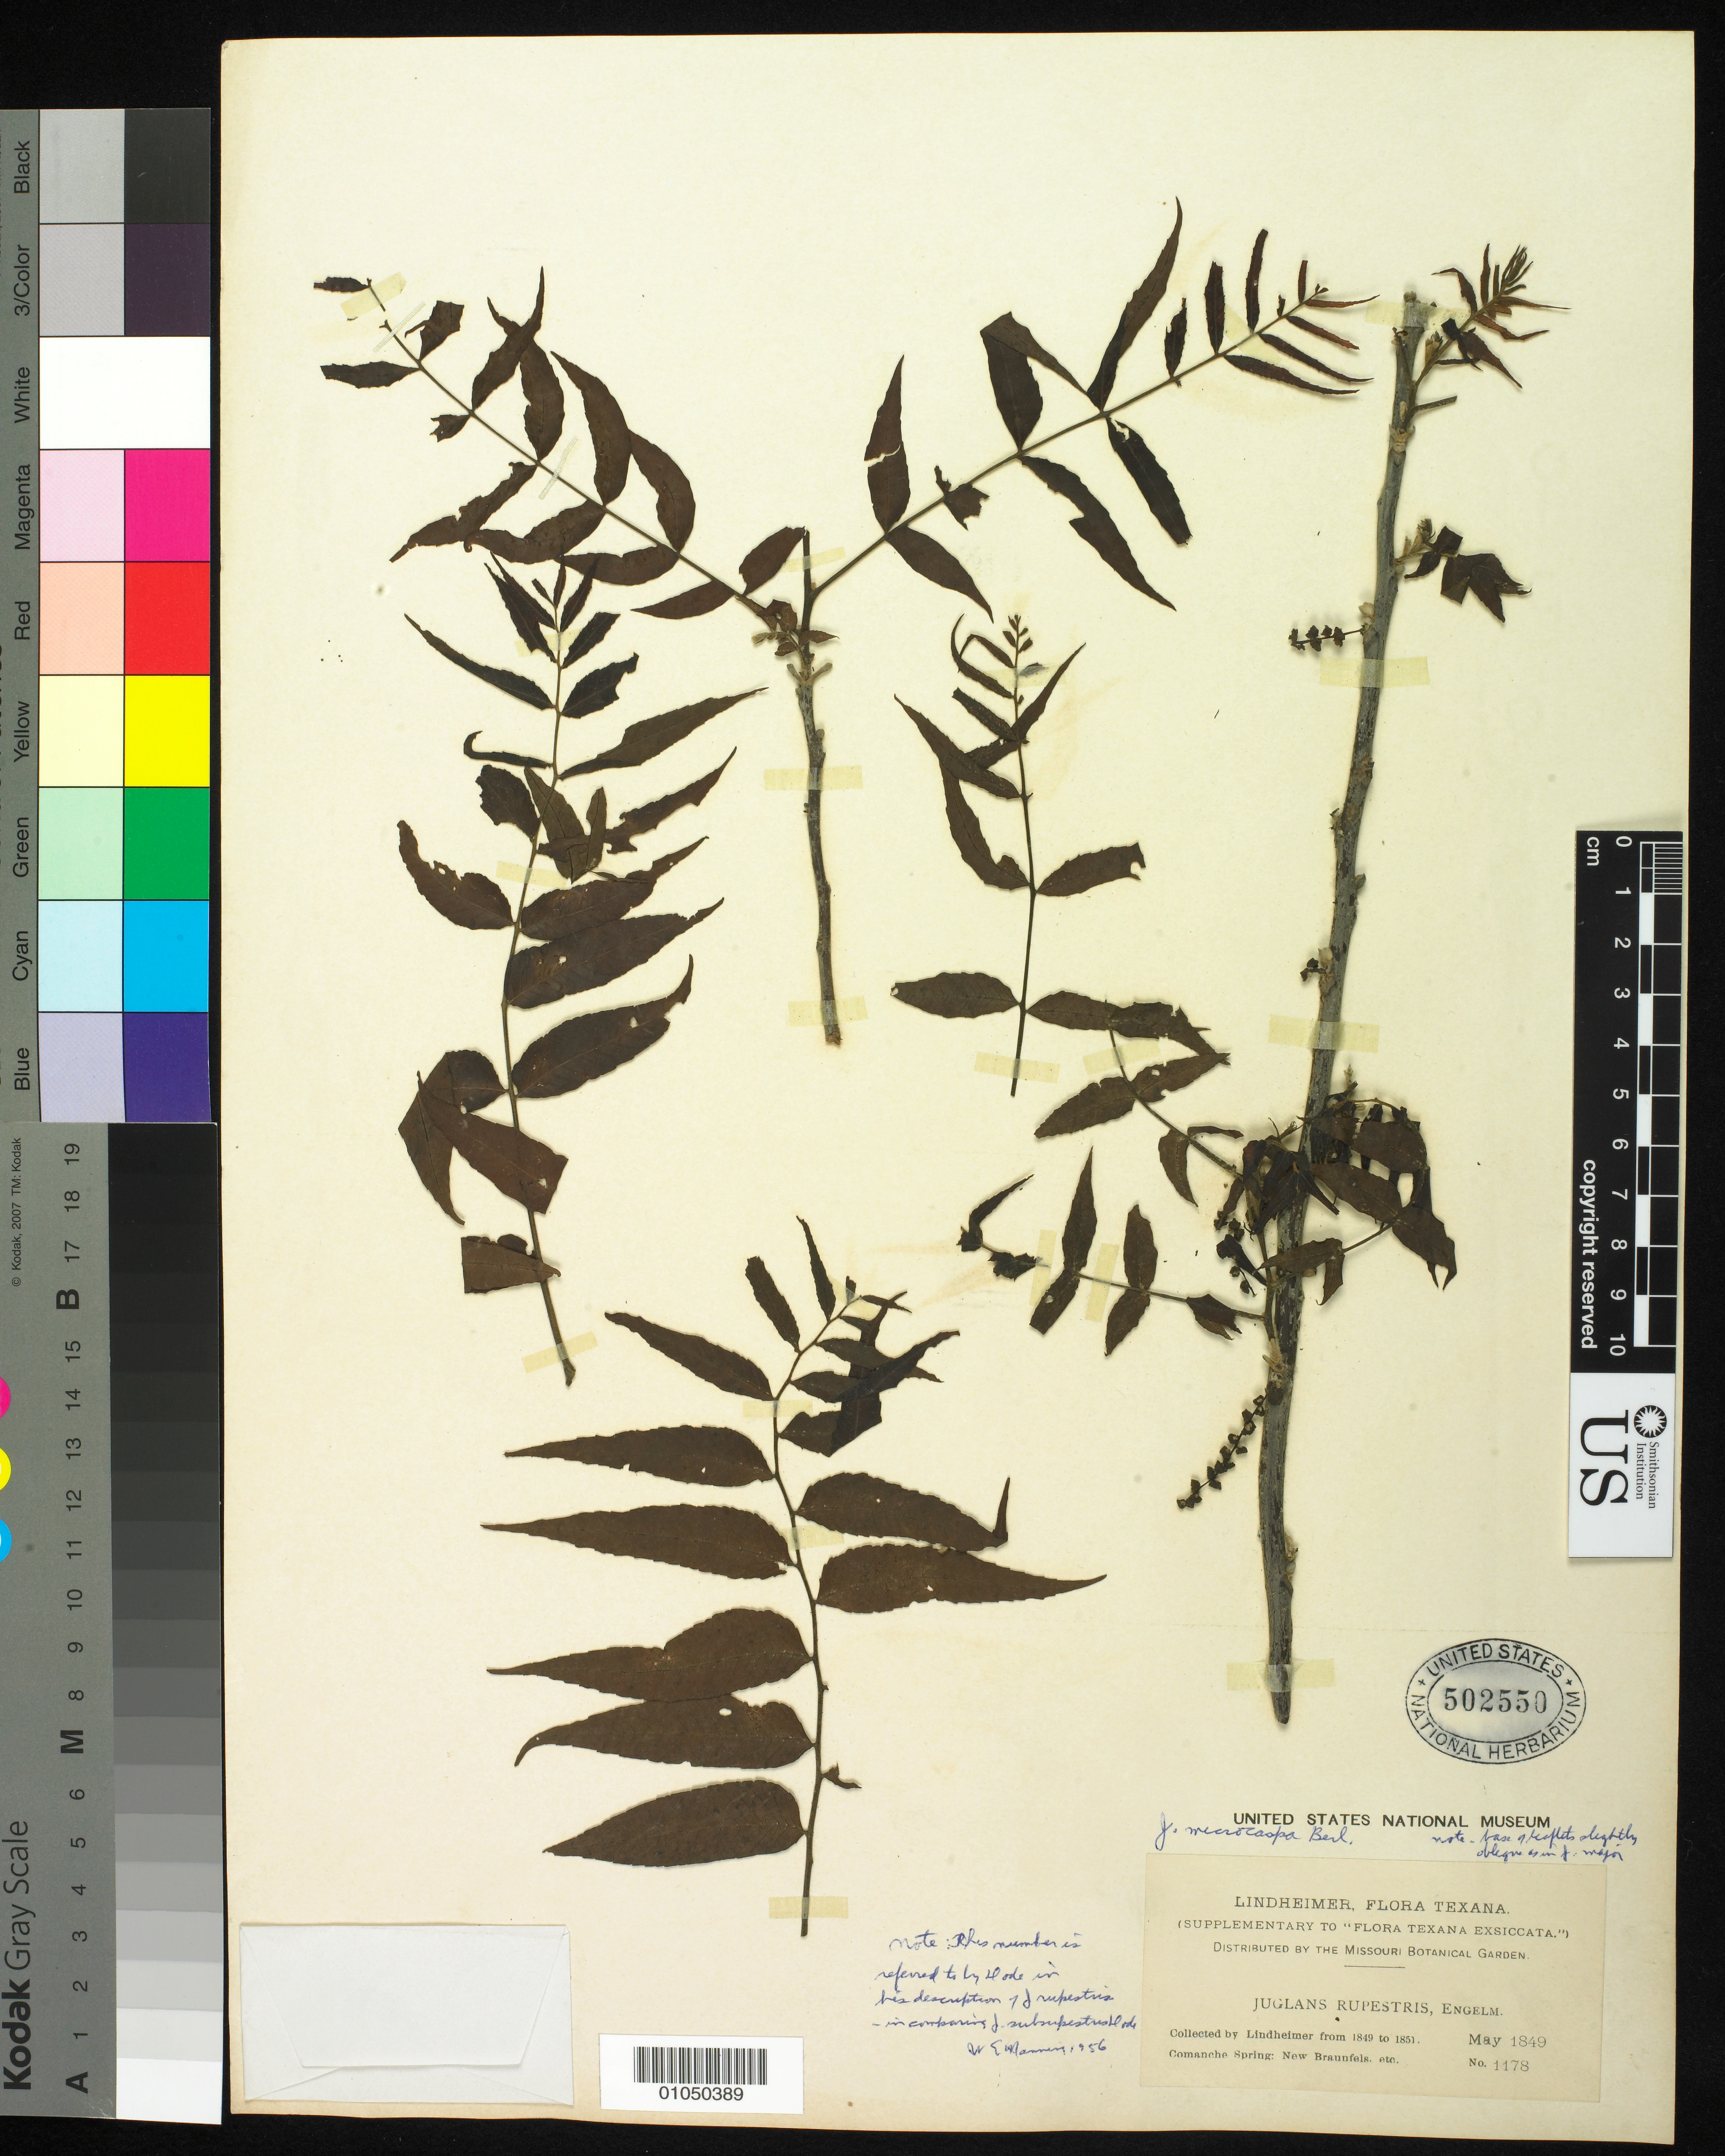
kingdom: Plantae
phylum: Tracheophyta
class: Magnoliopsida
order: Fagales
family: Juglandaceae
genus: Juglans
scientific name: Juglans nana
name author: Engelm.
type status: Isotype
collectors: F. J. Lindheimer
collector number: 1178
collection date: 1849-05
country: United States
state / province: Texas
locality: Comanche Spring: New Braunfels, etc.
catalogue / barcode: US 502550